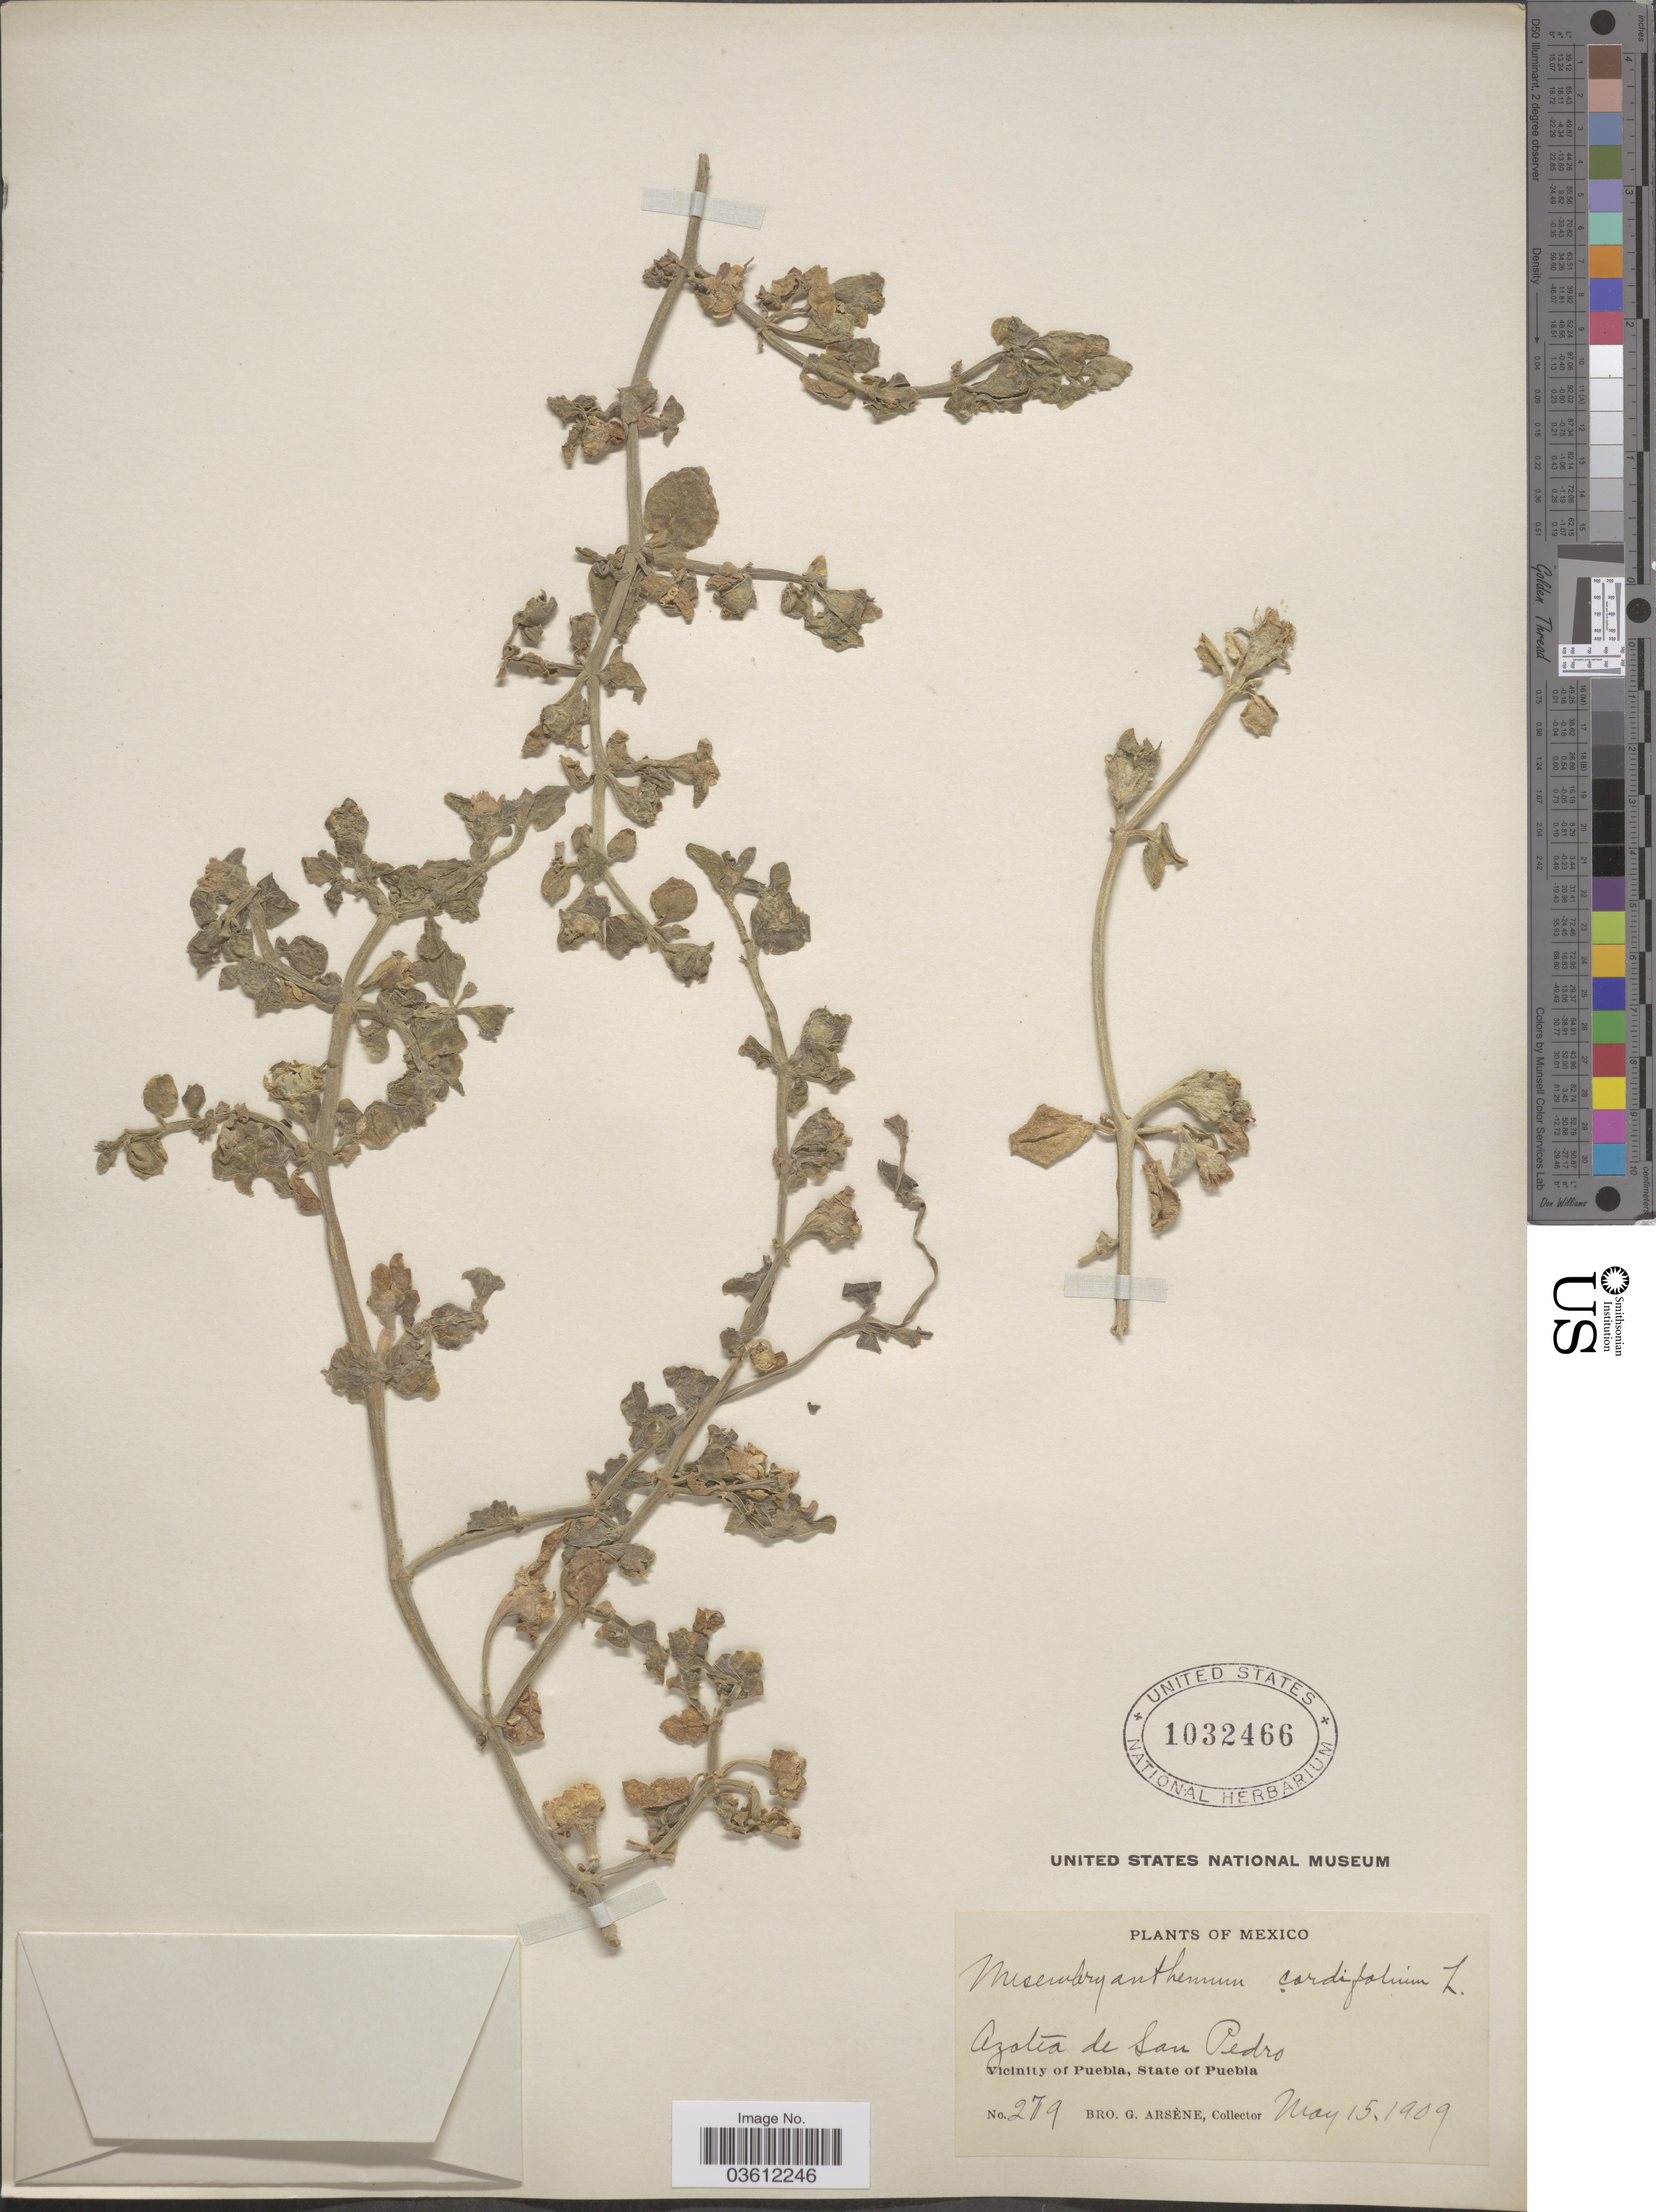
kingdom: Plantae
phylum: Tracheophyta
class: Magnoliopsida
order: Caryophyllales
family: Aizoaceae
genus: Mesembryanthemum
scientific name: Mesembryanthemum cordifolium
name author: L. f.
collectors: Bro. G. Arsène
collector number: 279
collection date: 1909-05-15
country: Mexico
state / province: Puebla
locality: Azotea de San Pedro. Vicinity of Puebla.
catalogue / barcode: US 1032466